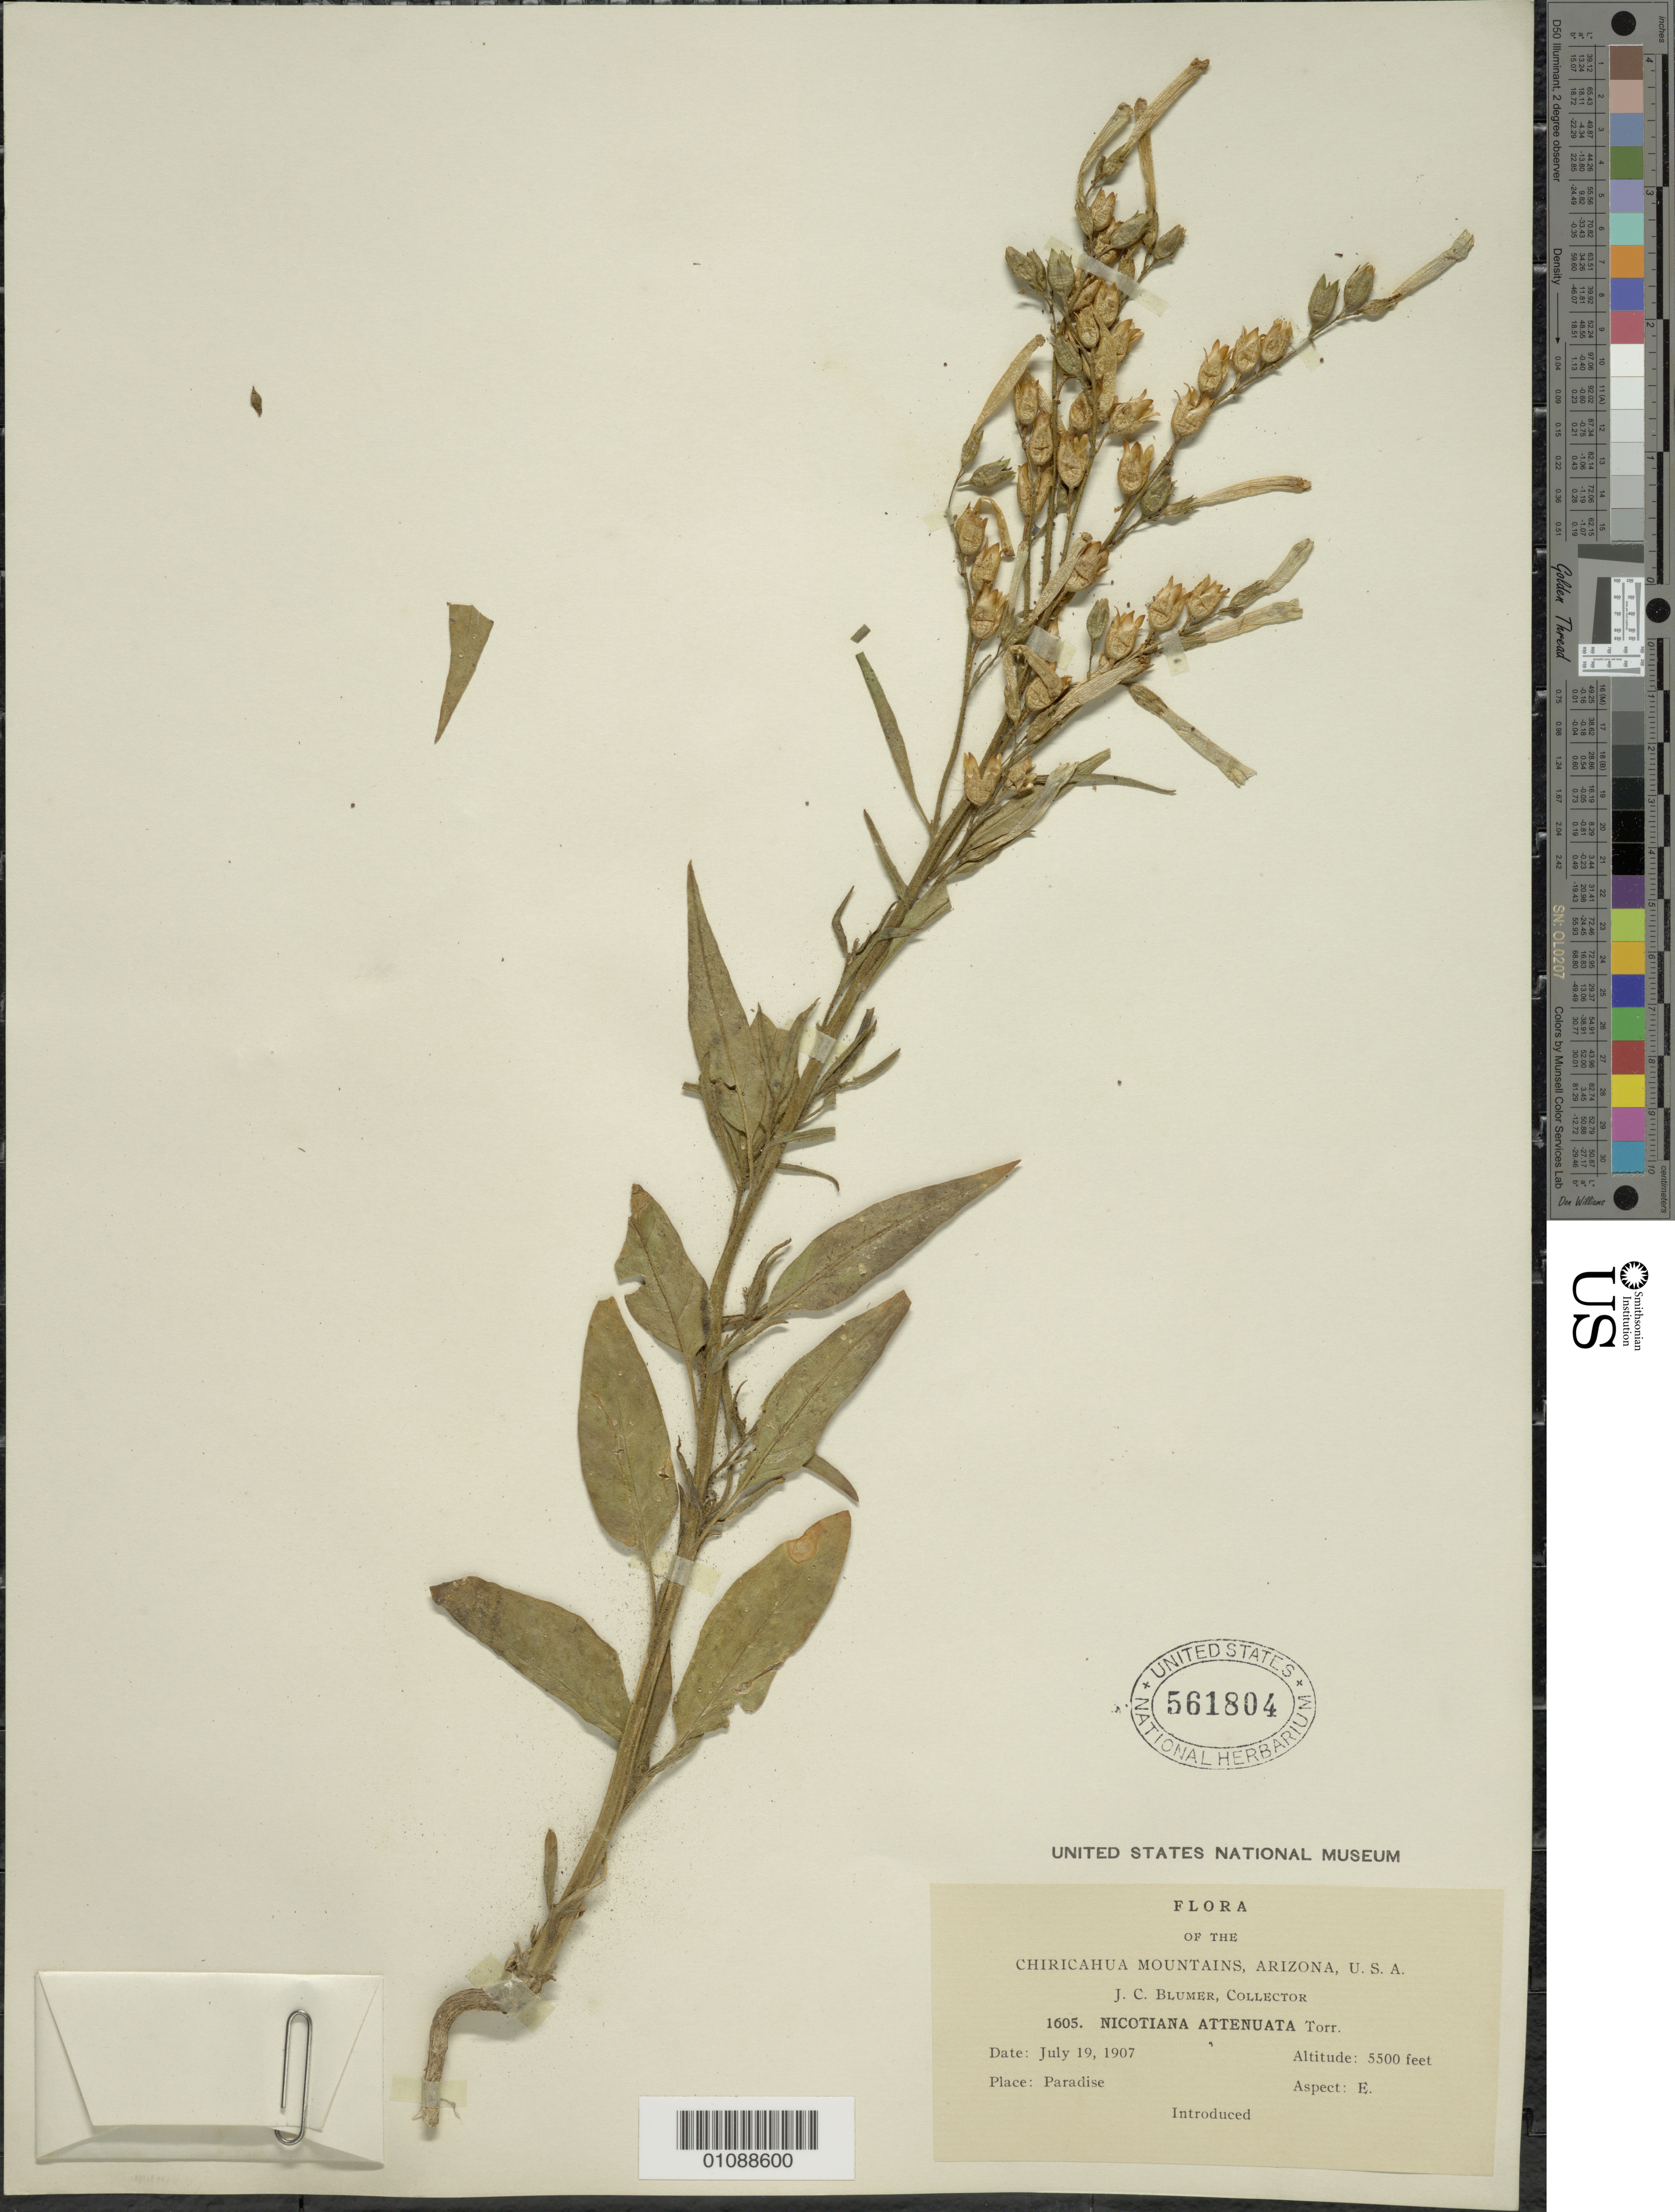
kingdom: Plantae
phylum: Tracheophyta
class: Magnoliopsida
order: Solanales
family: Solanaceae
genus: Nicotiana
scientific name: Nicotiana attenuata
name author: Torr. ex S. Watson in C. King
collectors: J. C. Blumer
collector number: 1605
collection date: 1907-07-19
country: United States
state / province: Arizona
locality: Chiricahua Mountains. Paradise.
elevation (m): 1676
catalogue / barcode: US 561804